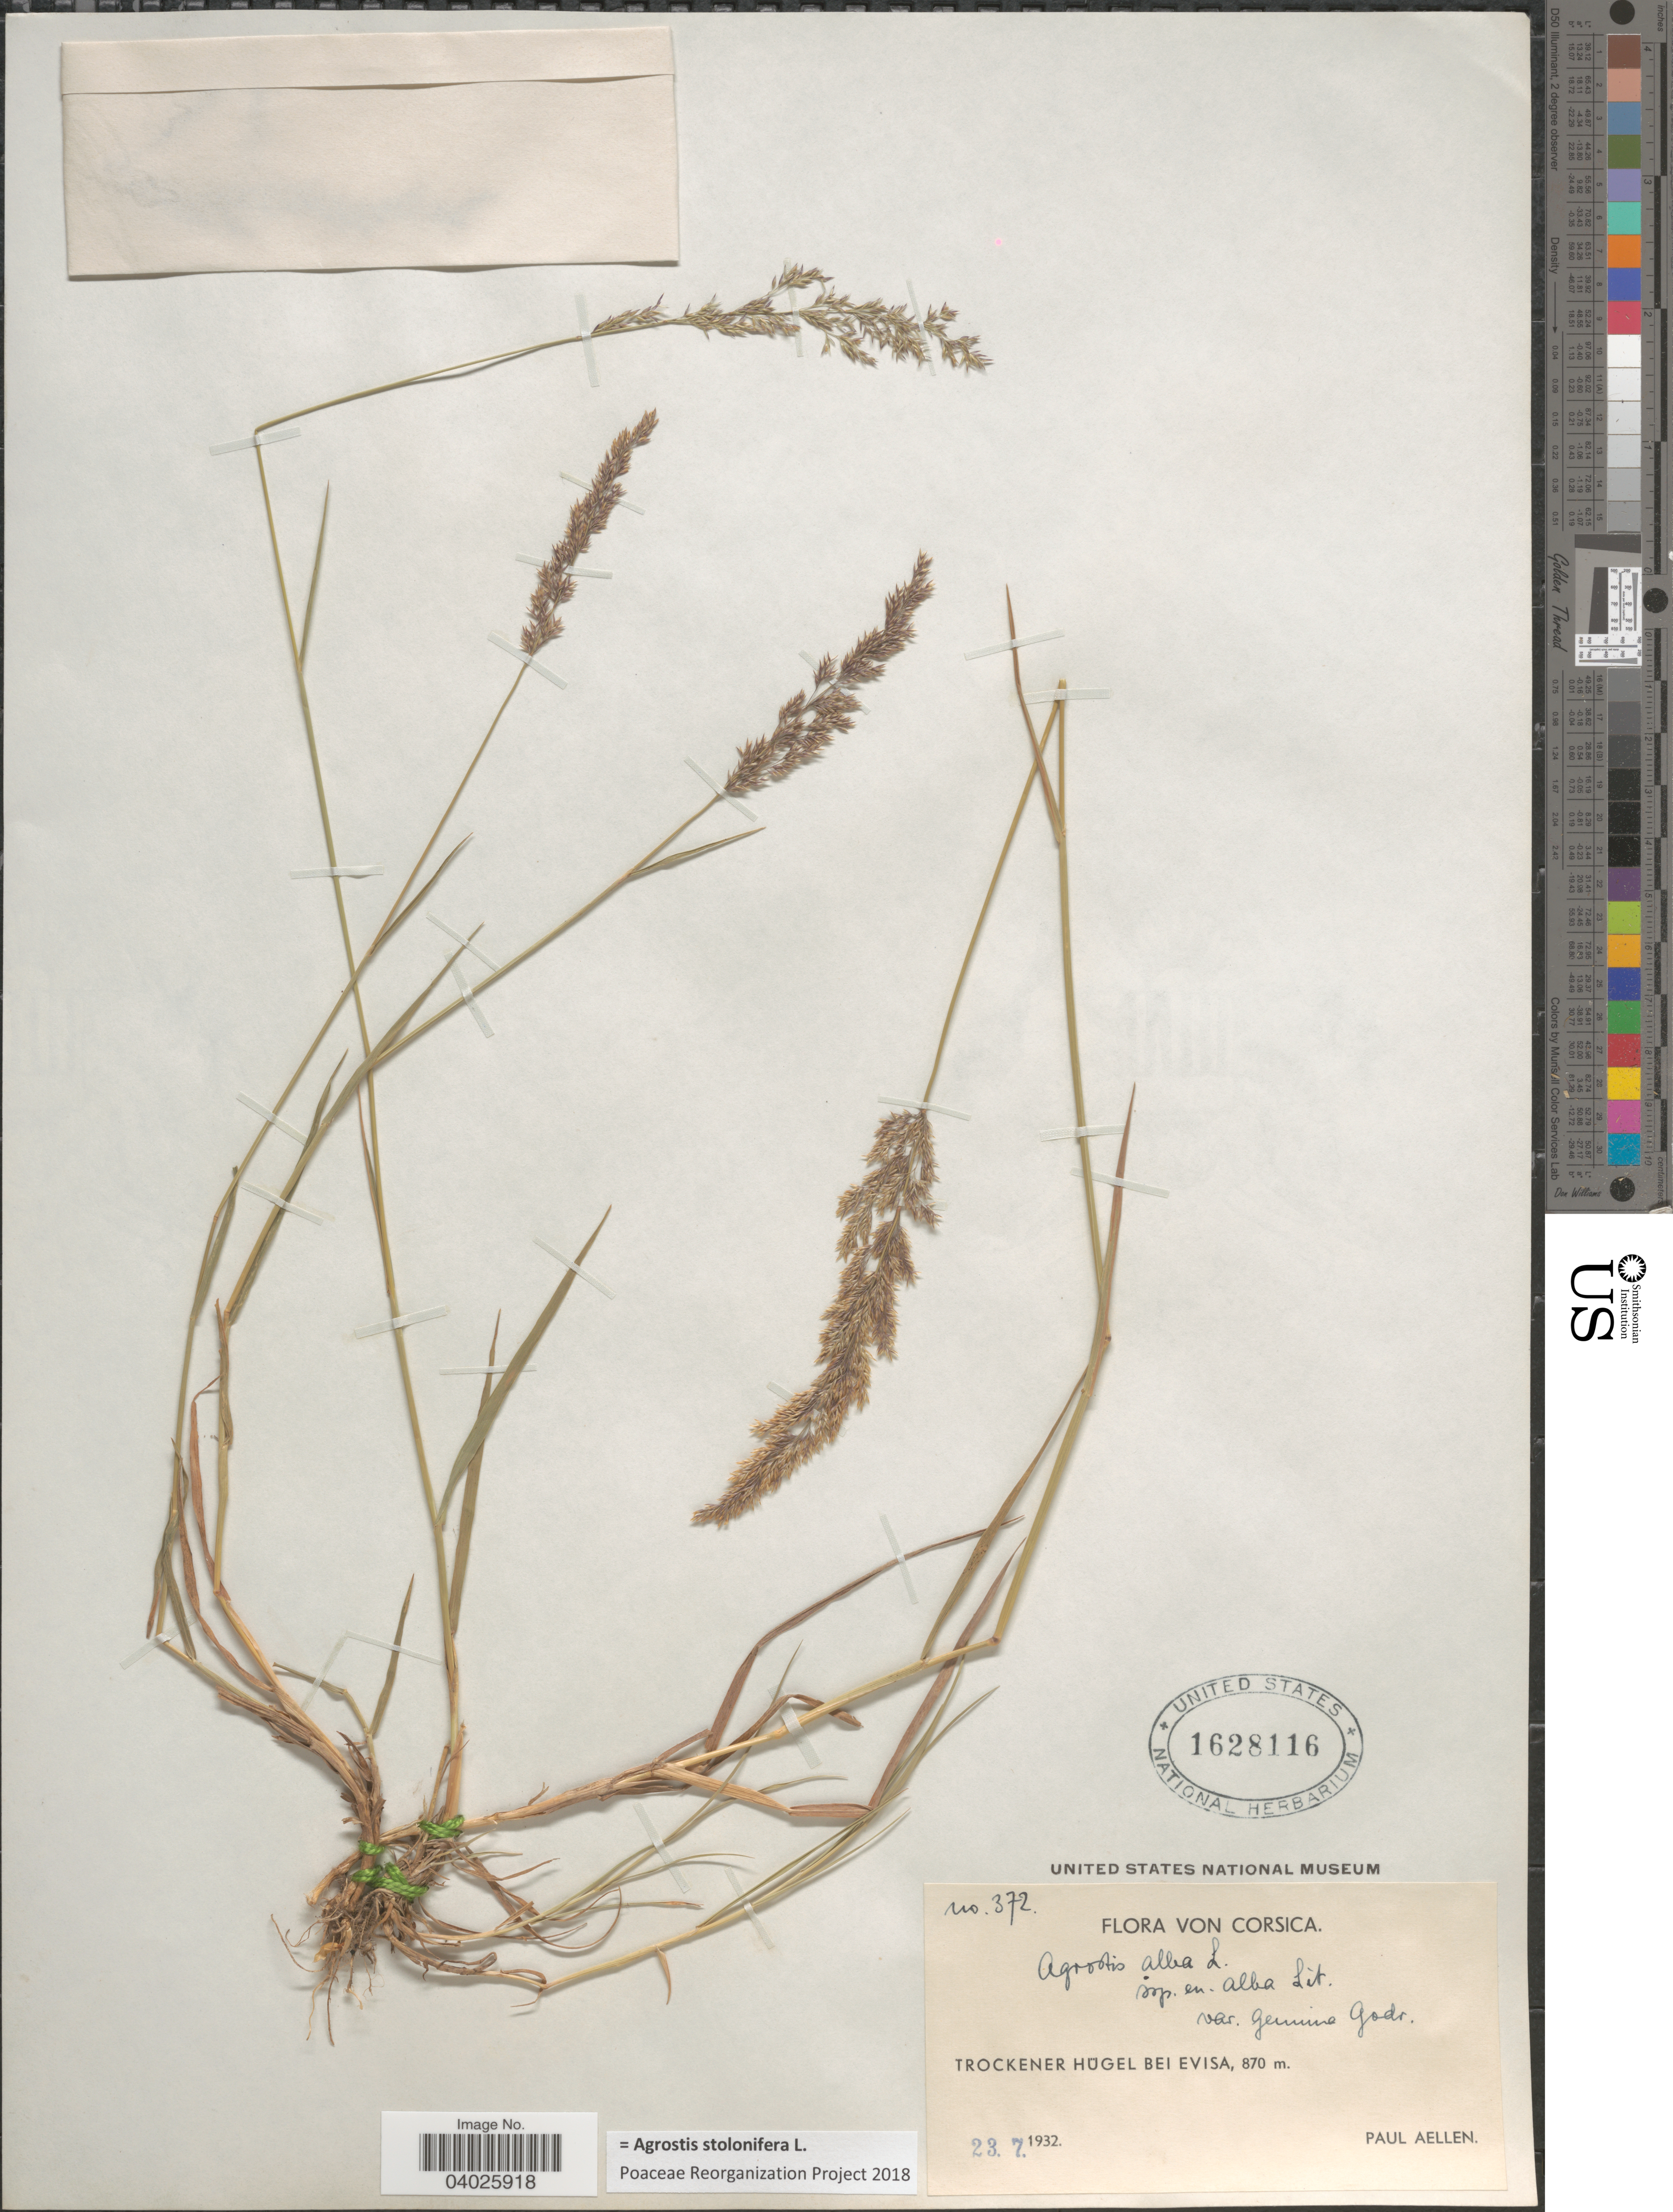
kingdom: Plantae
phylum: Tracheophyta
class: Liliopsida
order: Poales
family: Poaceae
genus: Agrostis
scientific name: Agrostis stolonifera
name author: L.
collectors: P. Aellen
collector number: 372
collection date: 1932-07-23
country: France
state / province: Corsica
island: Corse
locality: Trockener Hügel bei Evisa.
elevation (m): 870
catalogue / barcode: US 1628116